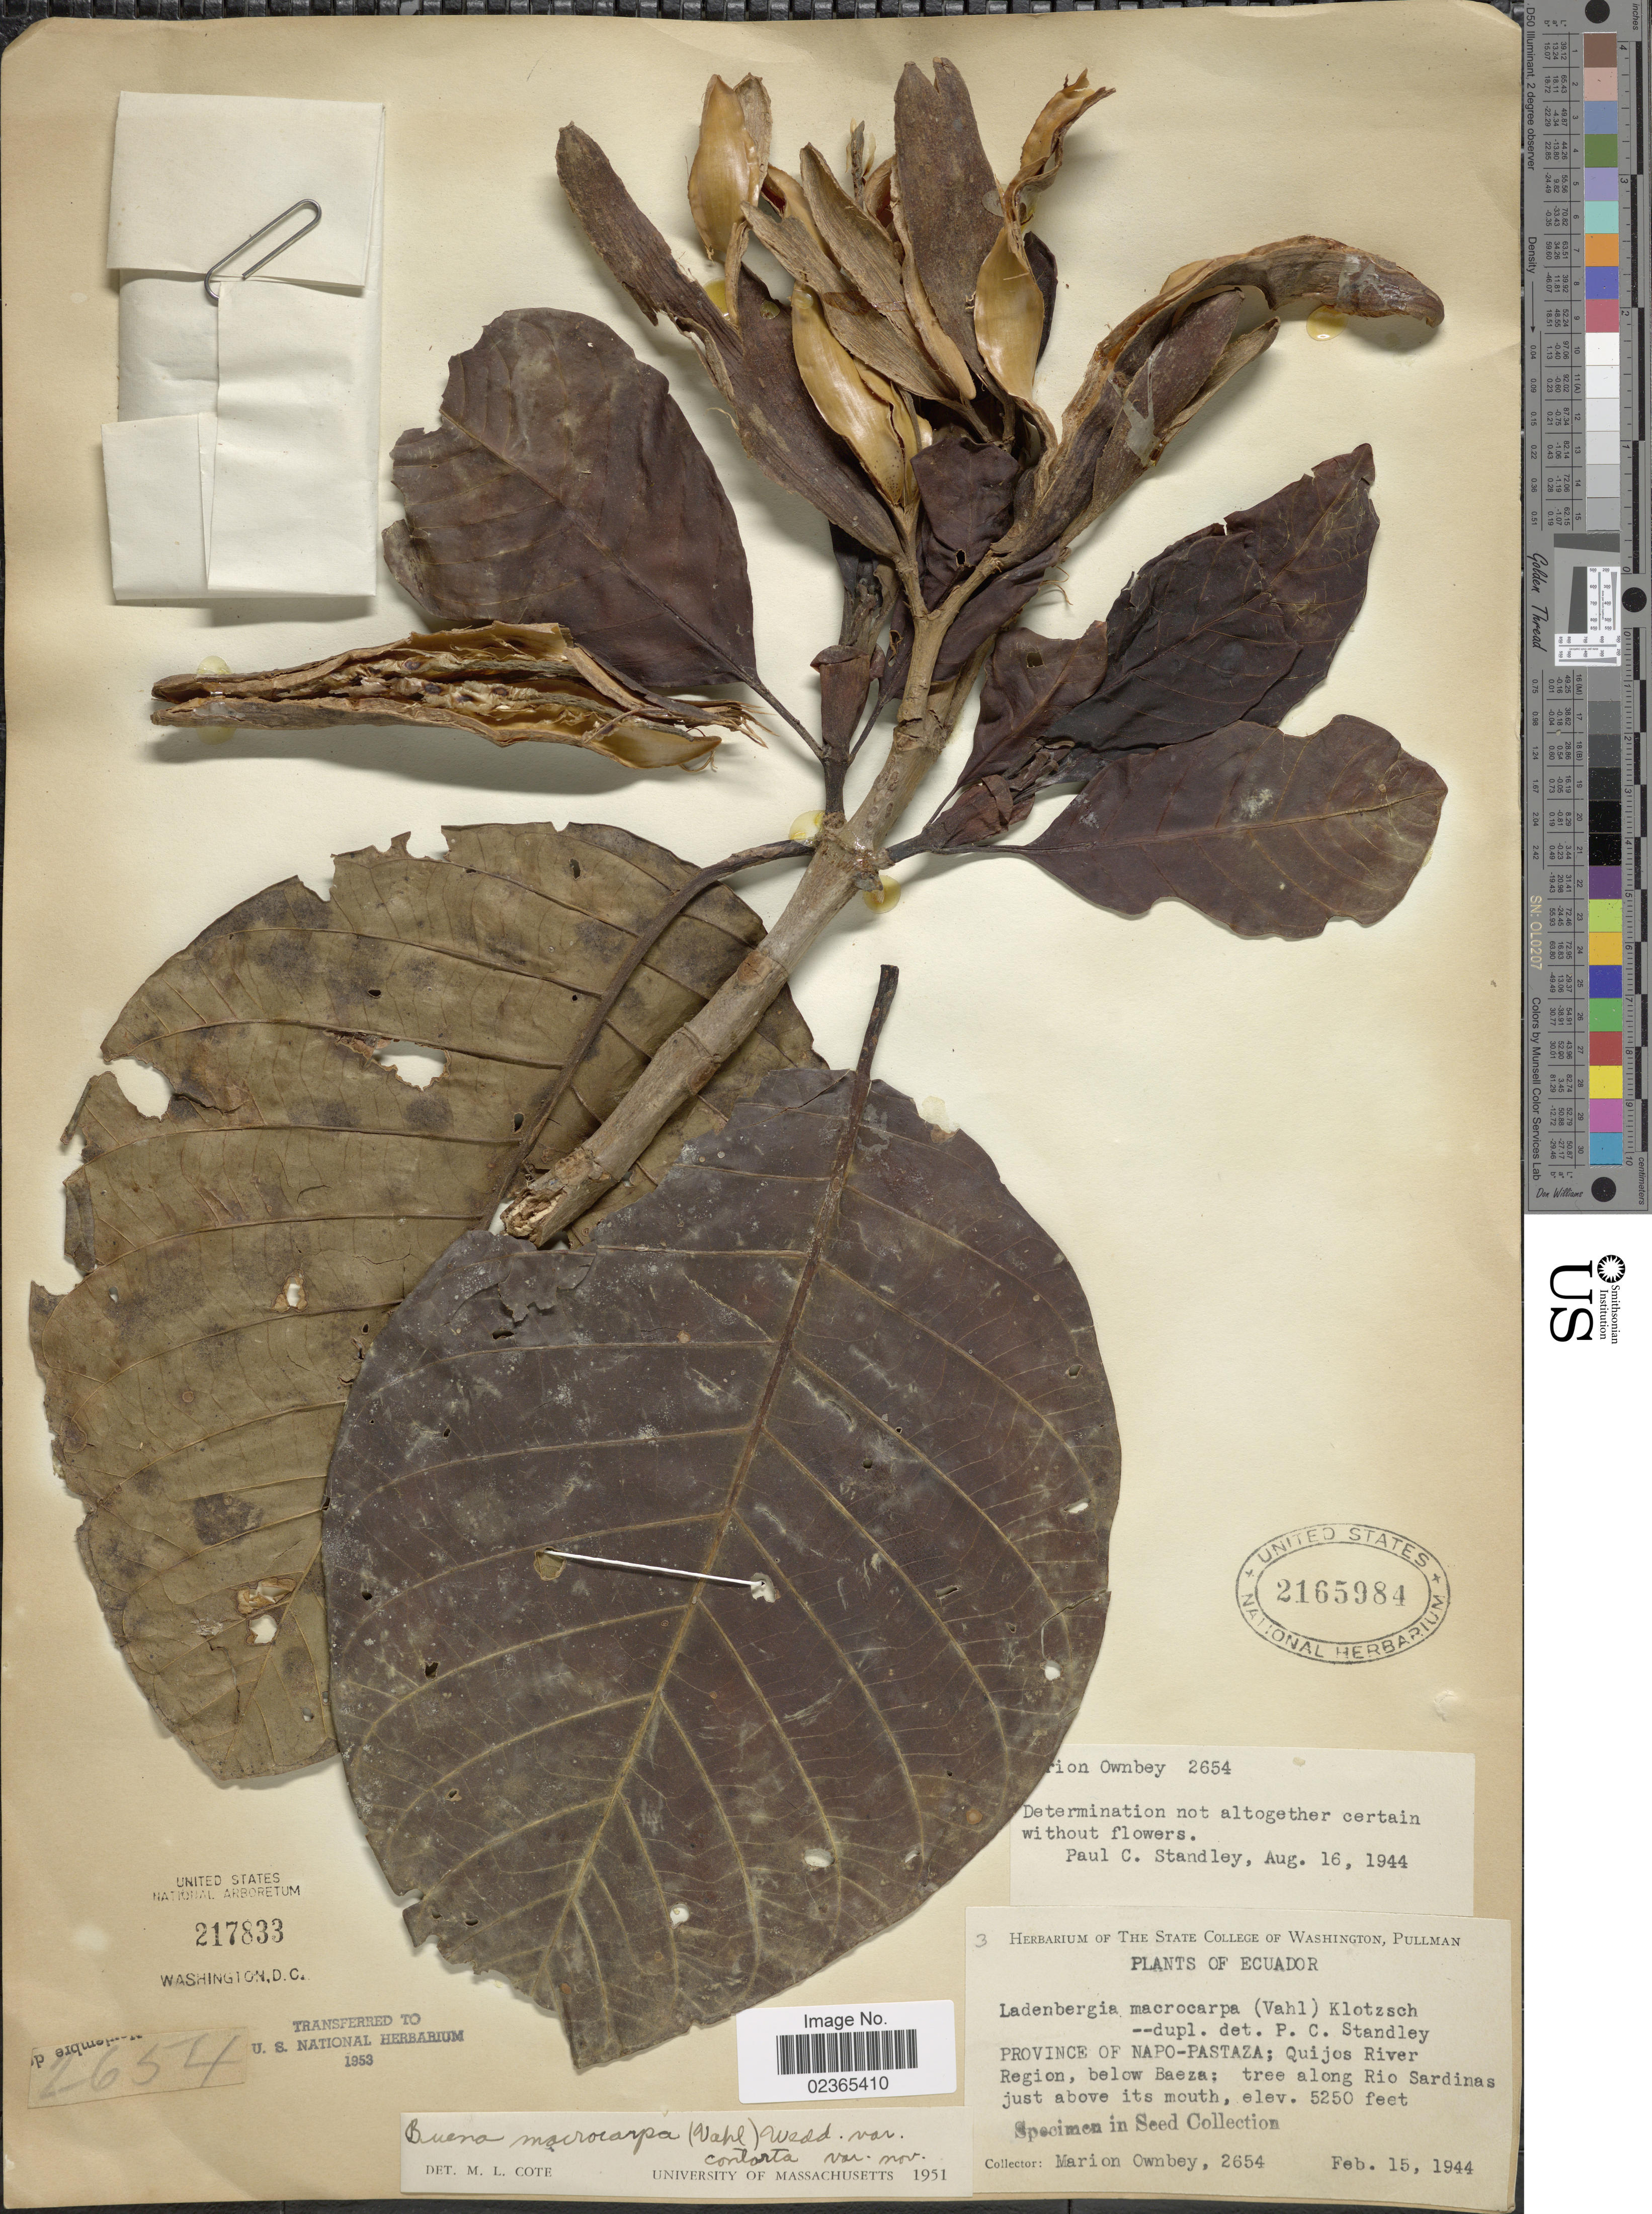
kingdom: Plantae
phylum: Tracheophyta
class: Magnoliopsida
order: Gentianales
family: Rubiaceae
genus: Ladenbergia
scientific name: Ladenbergia macrocarpa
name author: (Vahl) Klotzsch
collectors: F. M. Ownbey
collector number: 2654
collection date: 1944-02-15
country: Ecuador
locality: Province of Napo-Pastaza; Quijos River Region, below Baeza; tree along Rio Sardinas just above its mouth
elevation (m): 1600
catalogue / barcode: US 2165984